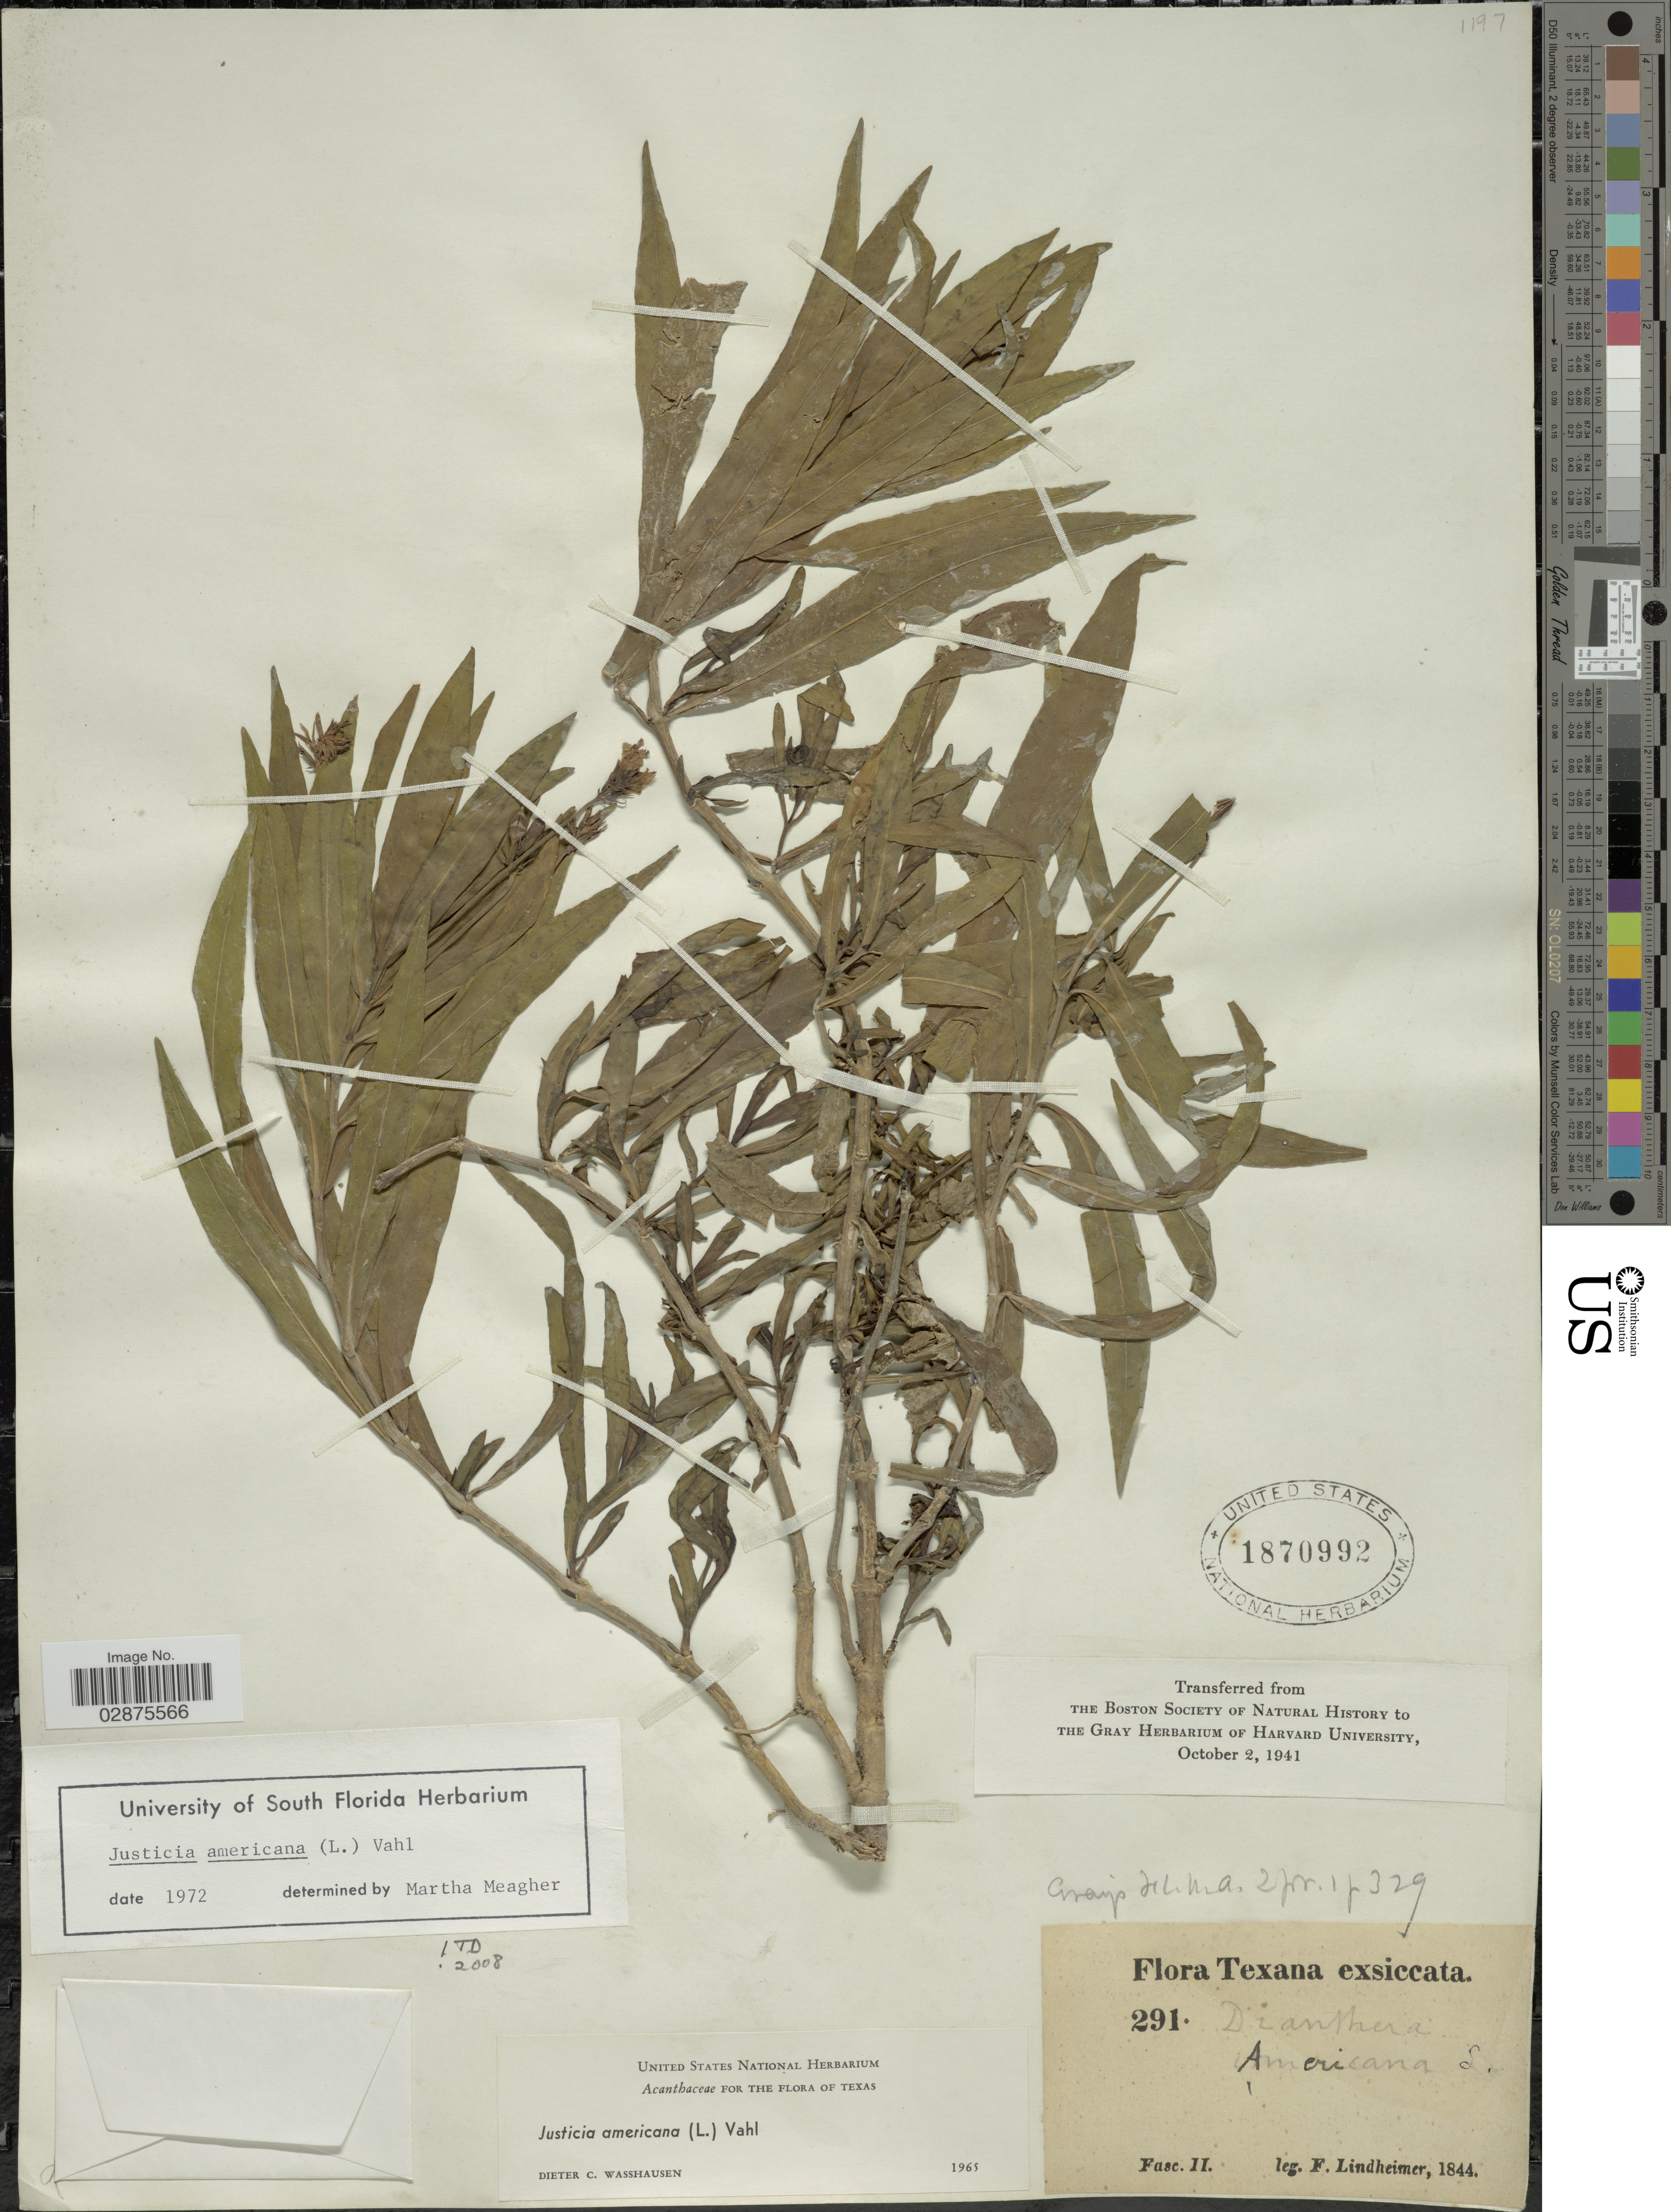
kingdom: Plantae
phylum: Tracheophyta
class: Magnoliopsida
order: Lamiales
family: Acanthaceae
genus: Justicia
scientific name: Justicia americana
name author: (L.) Vahl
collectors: F. Lindheimer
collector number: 291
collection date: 1844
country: United States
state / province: Texas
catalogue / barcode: US 1870992